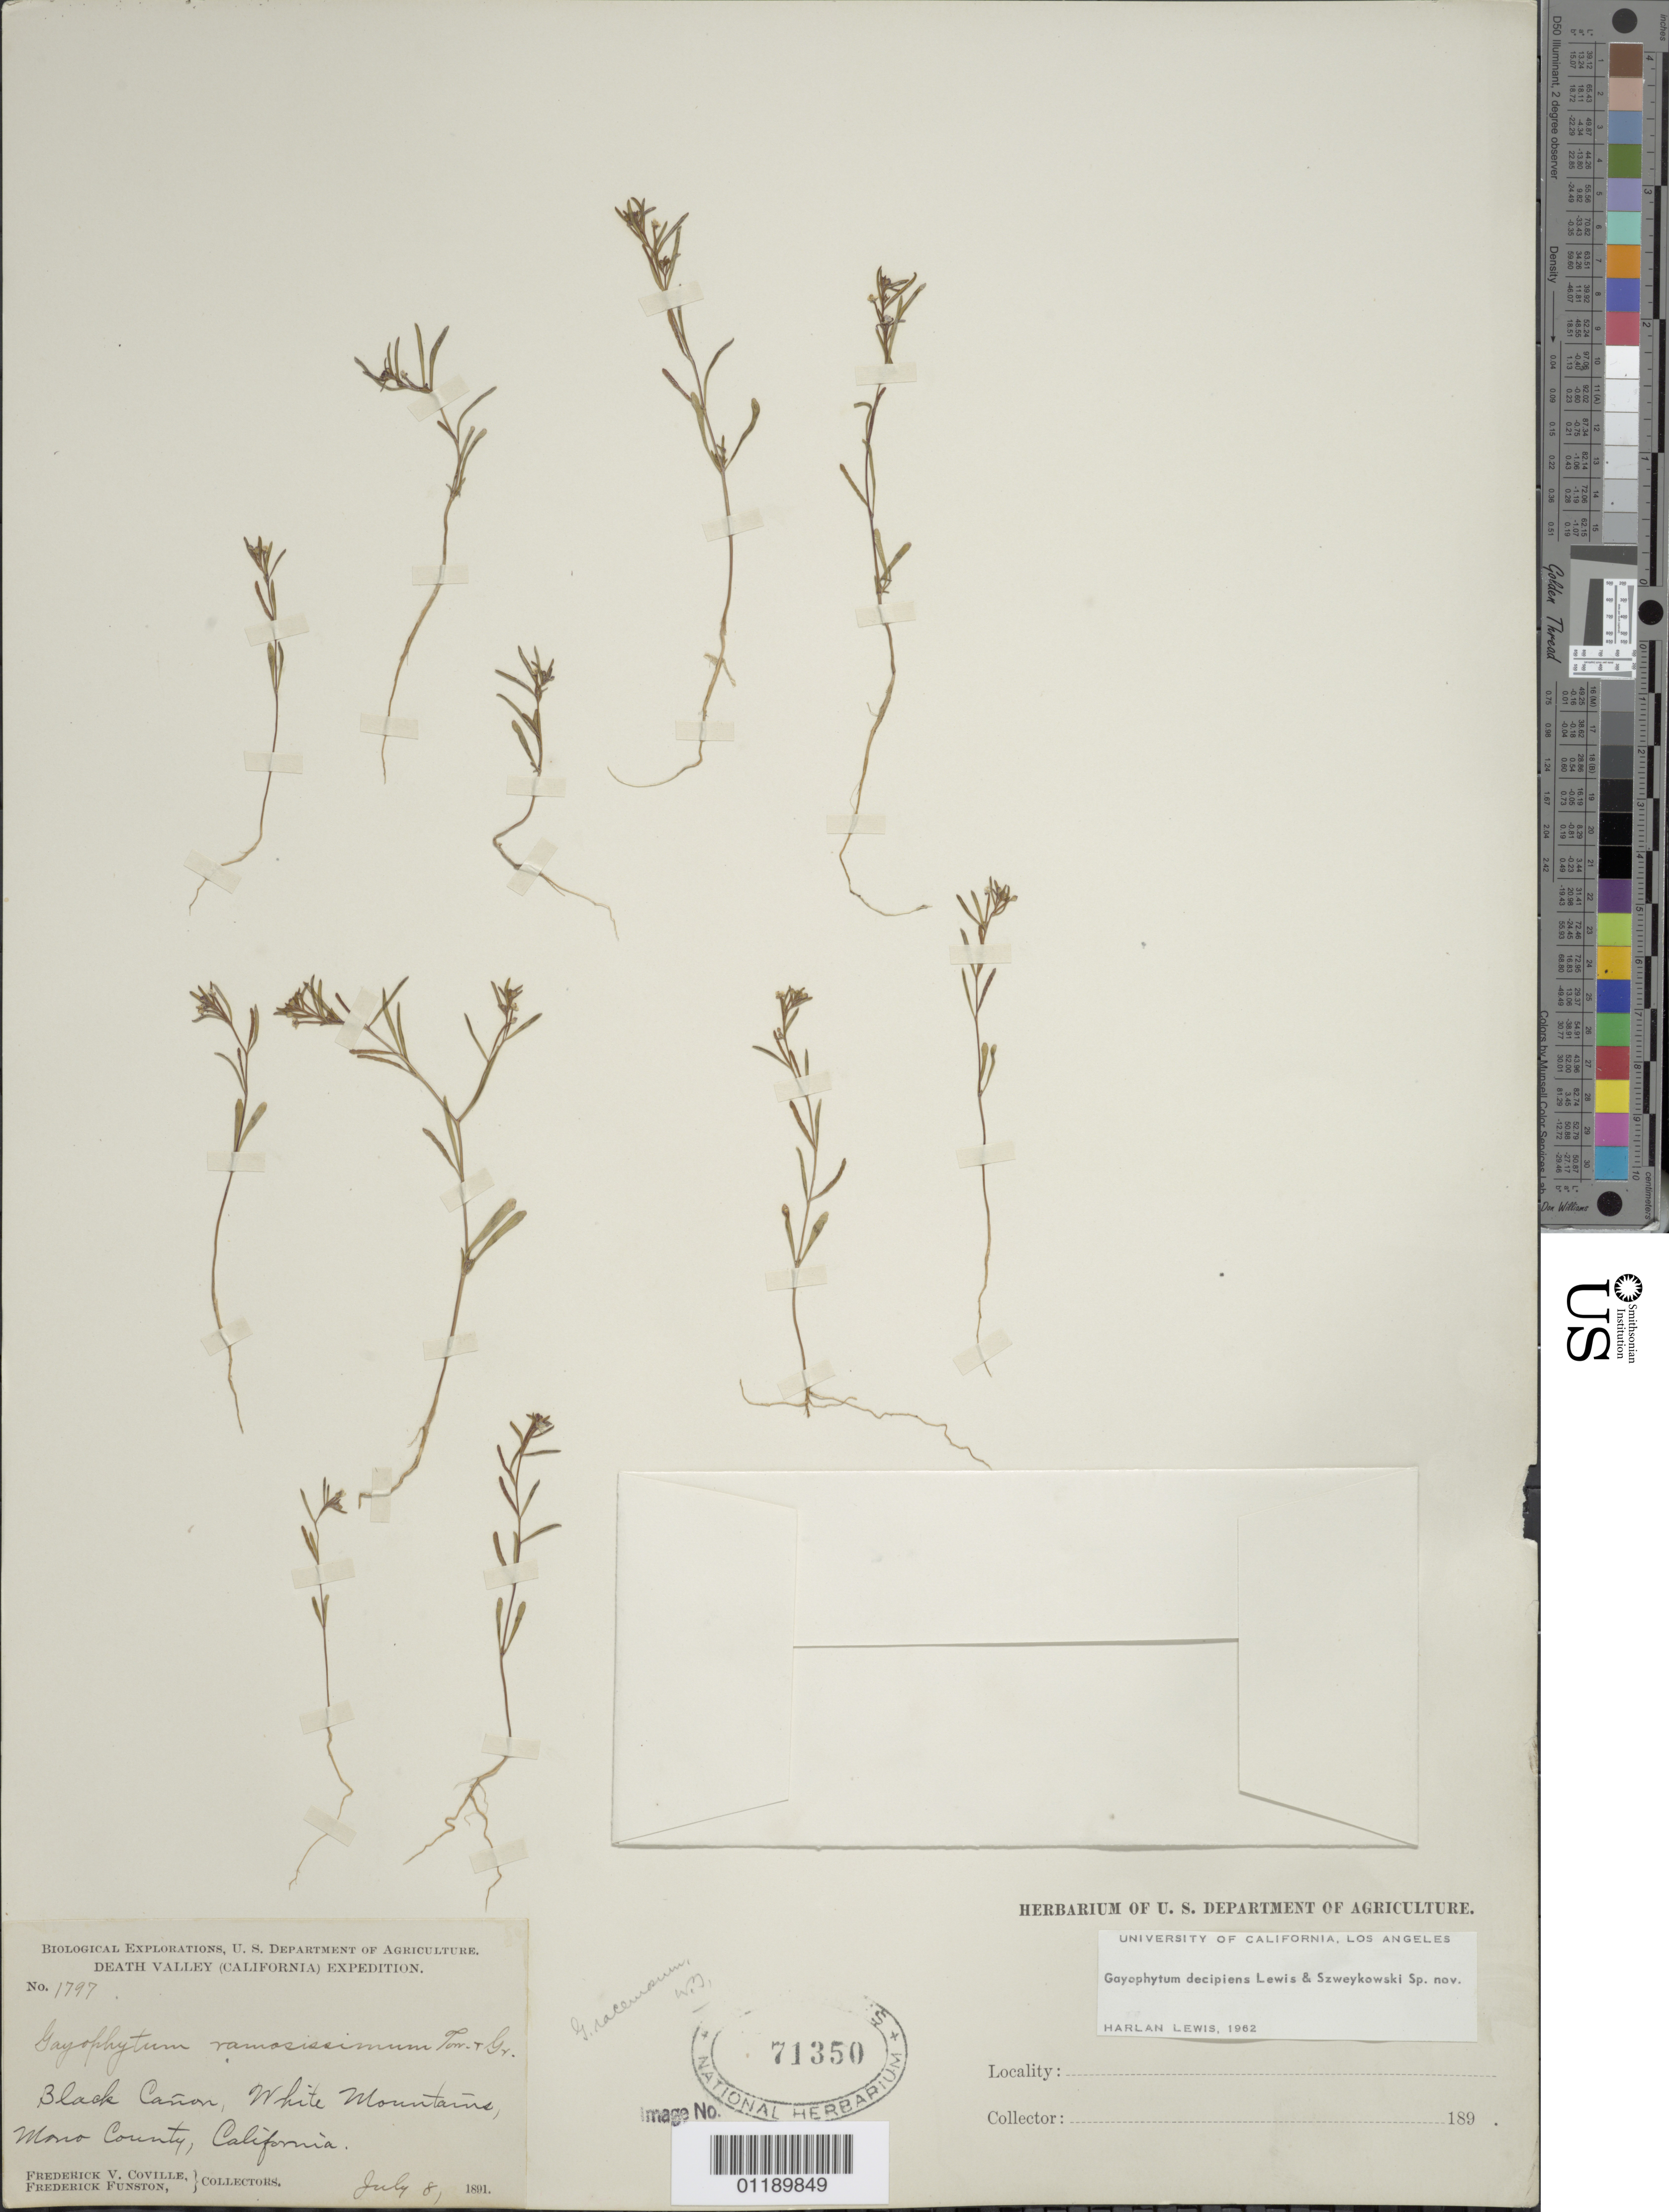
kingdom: Plantae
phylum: Tracheophyta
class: Magnoliopsida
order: Myrtales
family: Onagraceae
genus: Gayophytum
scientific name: Gayophytum decipiens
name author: F. H. Lewis & Szweyk.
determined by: Lewis, H.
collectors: F. V. Coville & F. Funston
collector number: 1797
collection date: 1891-07-08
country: United States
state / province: California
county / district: Mono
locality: Black Canyon, White Mountains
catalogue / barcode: US 71350